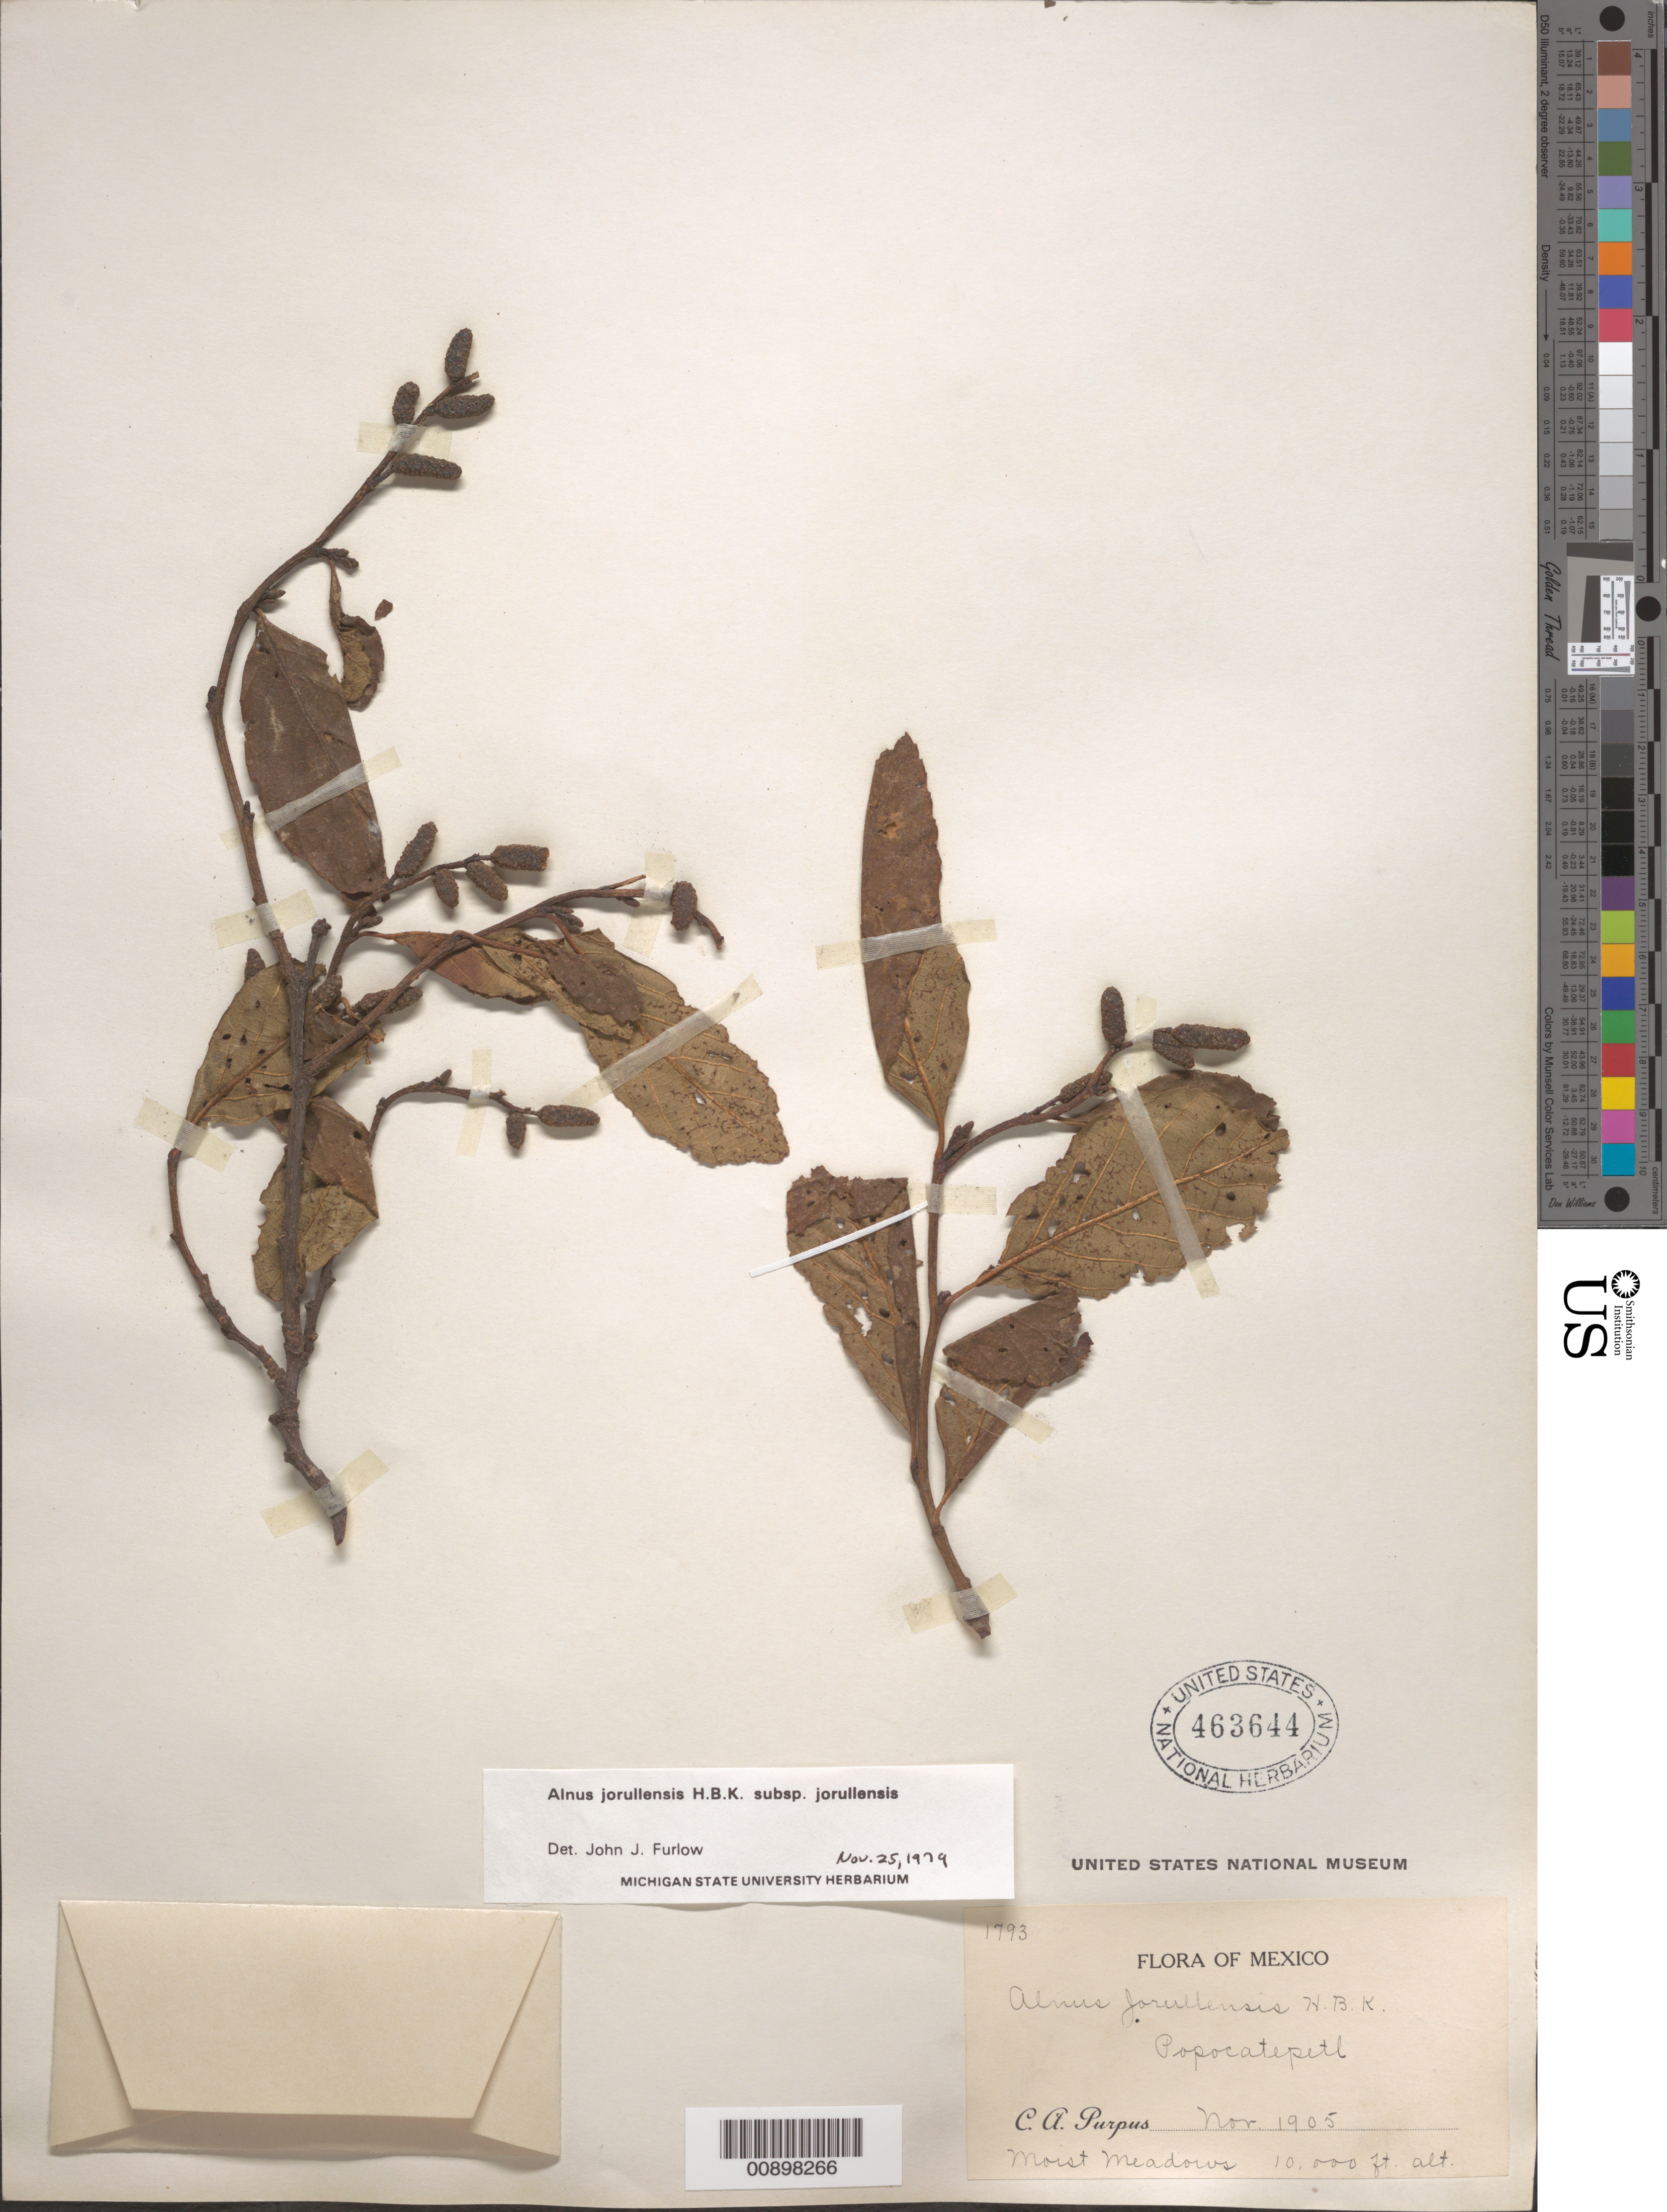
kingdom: Plantae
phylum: Tracheophyta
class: Magnoliopsida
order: Fagales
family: Betulaceae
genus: Alnus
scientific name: Alnus jorullensis subsp. jorullensis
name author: Kunth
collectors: C. A. Purpus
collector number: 1793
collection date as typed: Nov 1905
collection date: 1905-11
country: Mexico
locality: Popocatepetl.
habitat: Moist meadows.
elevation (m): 3048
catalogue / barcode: US 463644